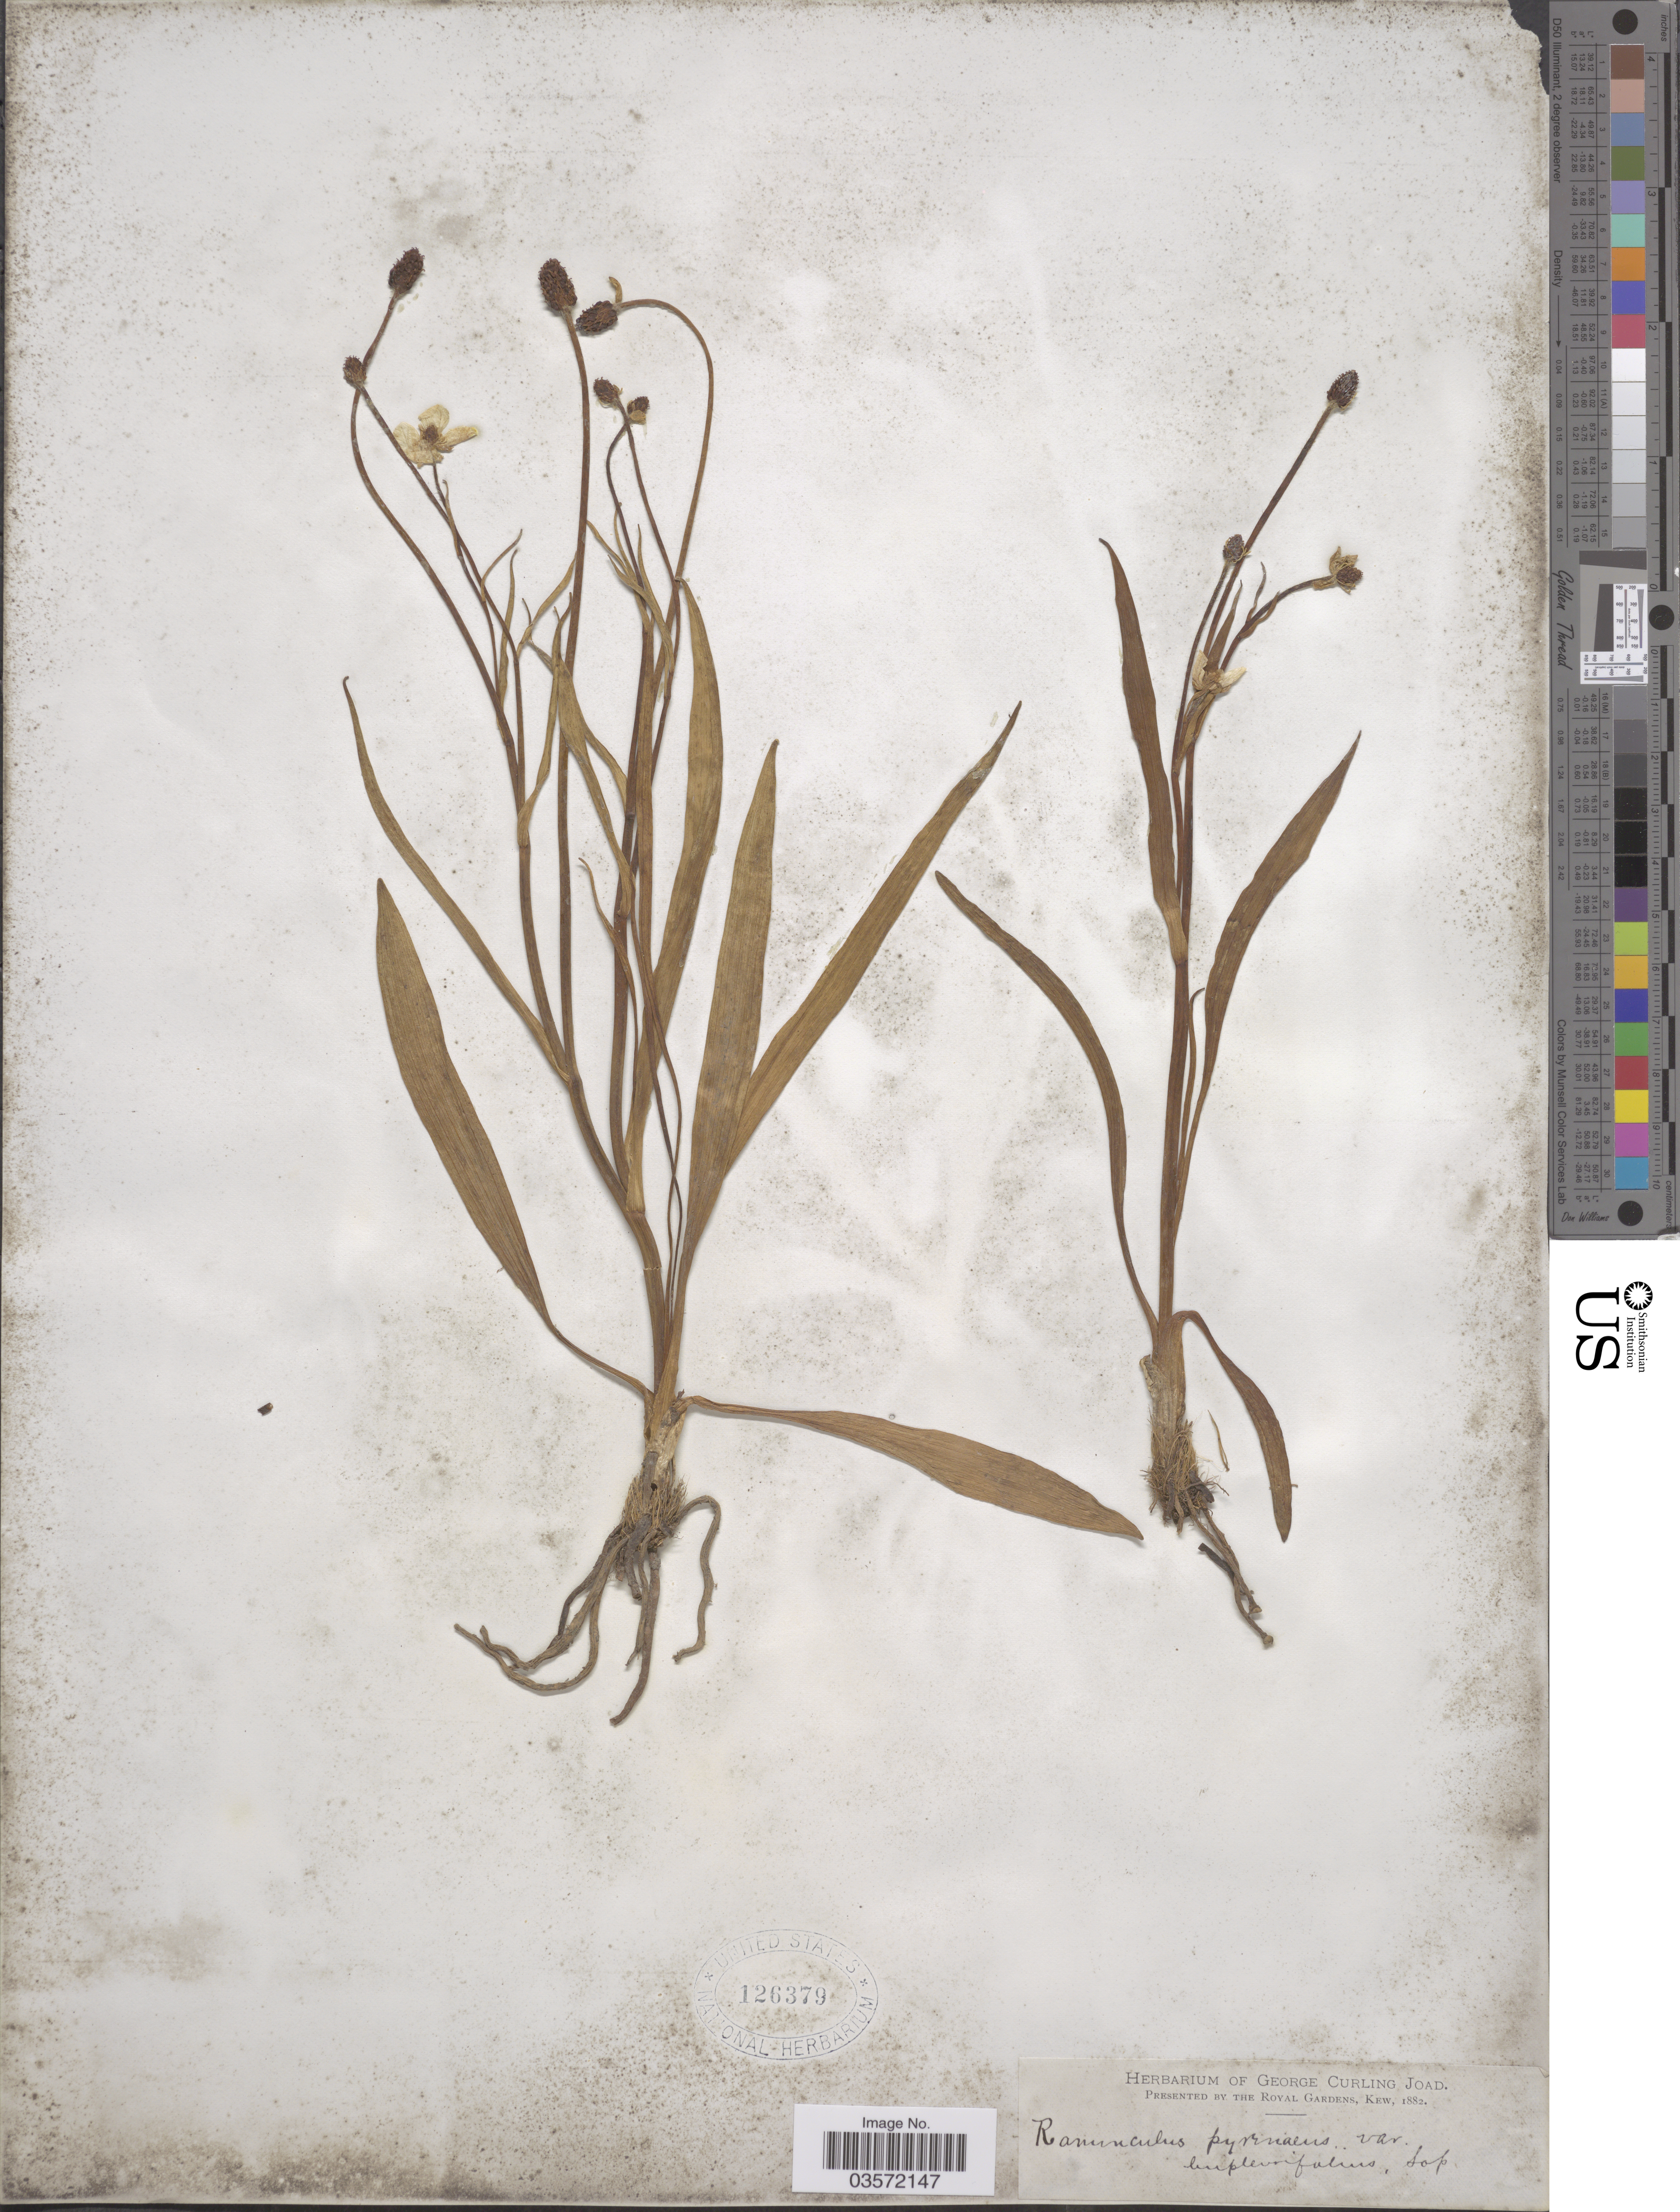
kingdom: Plantae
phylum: Tracheophyta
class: Magnoliopsida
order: Ranunculales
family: Ranunculaceae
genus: Ranunculus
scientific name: Ranunculus pyrenaeus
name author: L.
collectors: ex herb. George Curling Joad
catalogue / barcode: US 126379